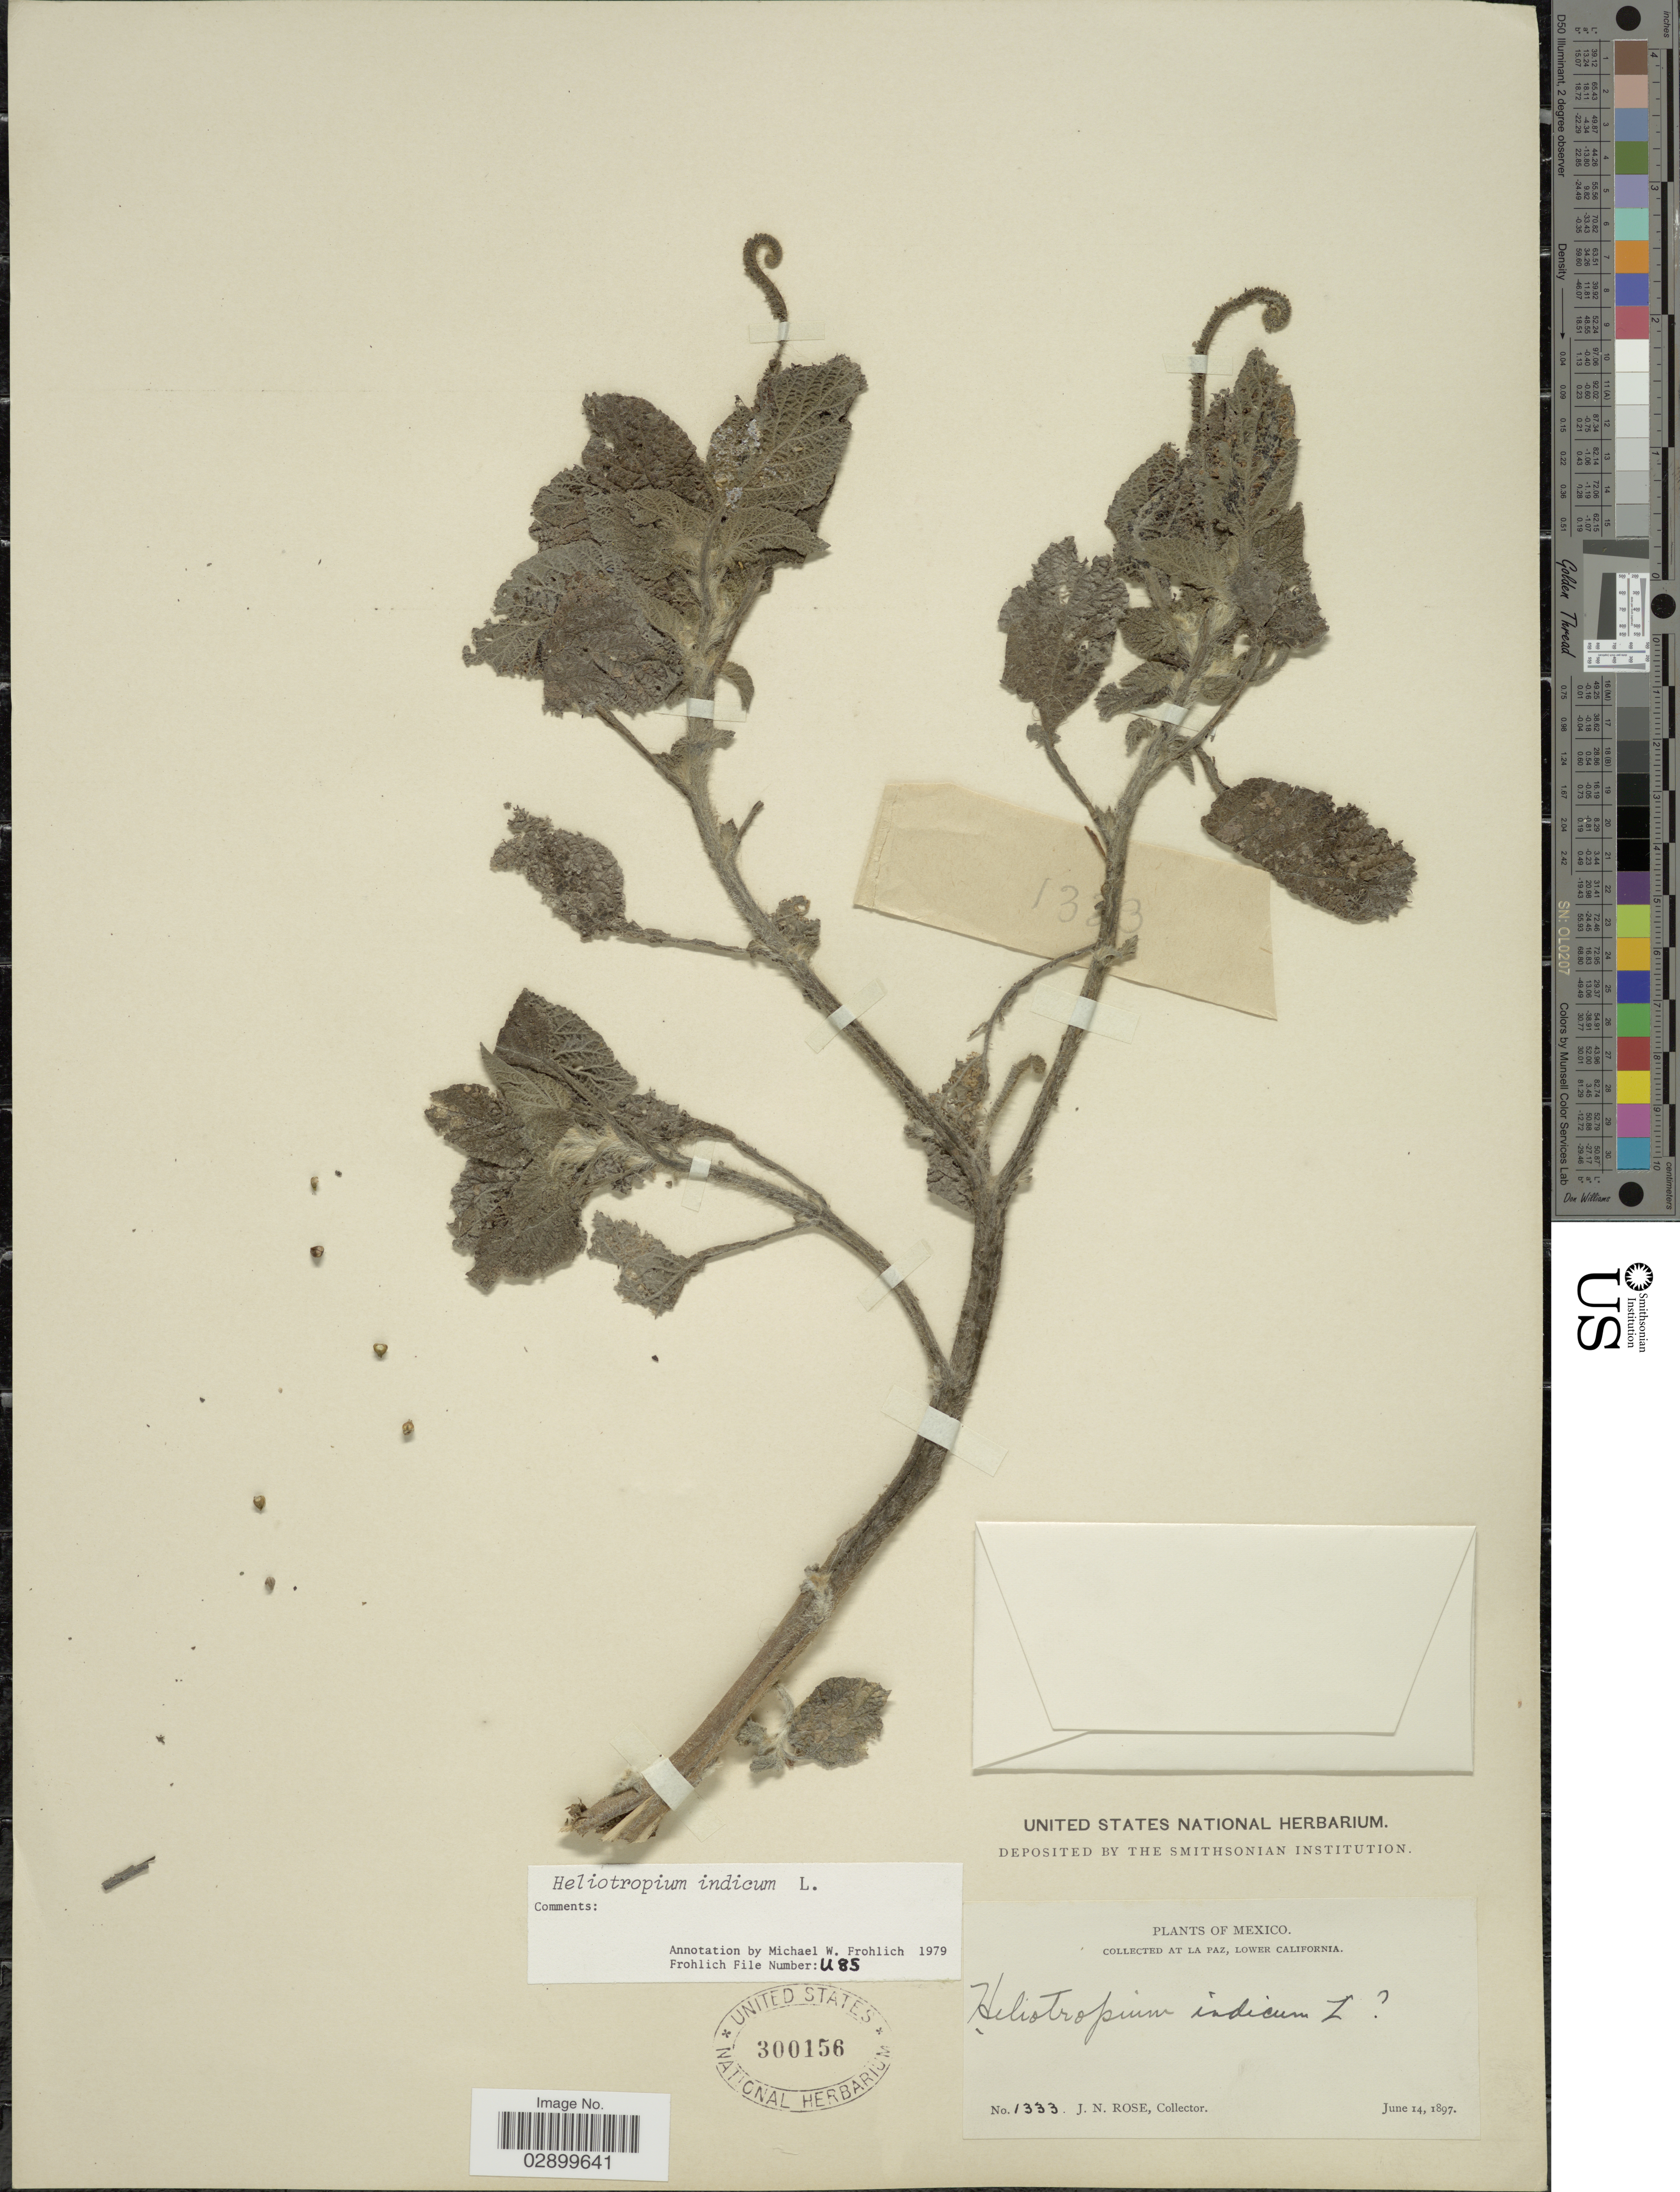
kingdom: Plantae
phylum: Tracheophyta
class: Magnoliopsida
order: Boraginales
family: Heliotropiaceae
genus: Heliotropium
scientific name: Heliotropium indicum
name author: L.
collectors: J. N. Rose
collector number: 1333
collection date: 1897-06-14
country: Mexico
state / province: Baja California Sur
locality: At La Paz, Lower California.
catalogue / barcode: US 300156